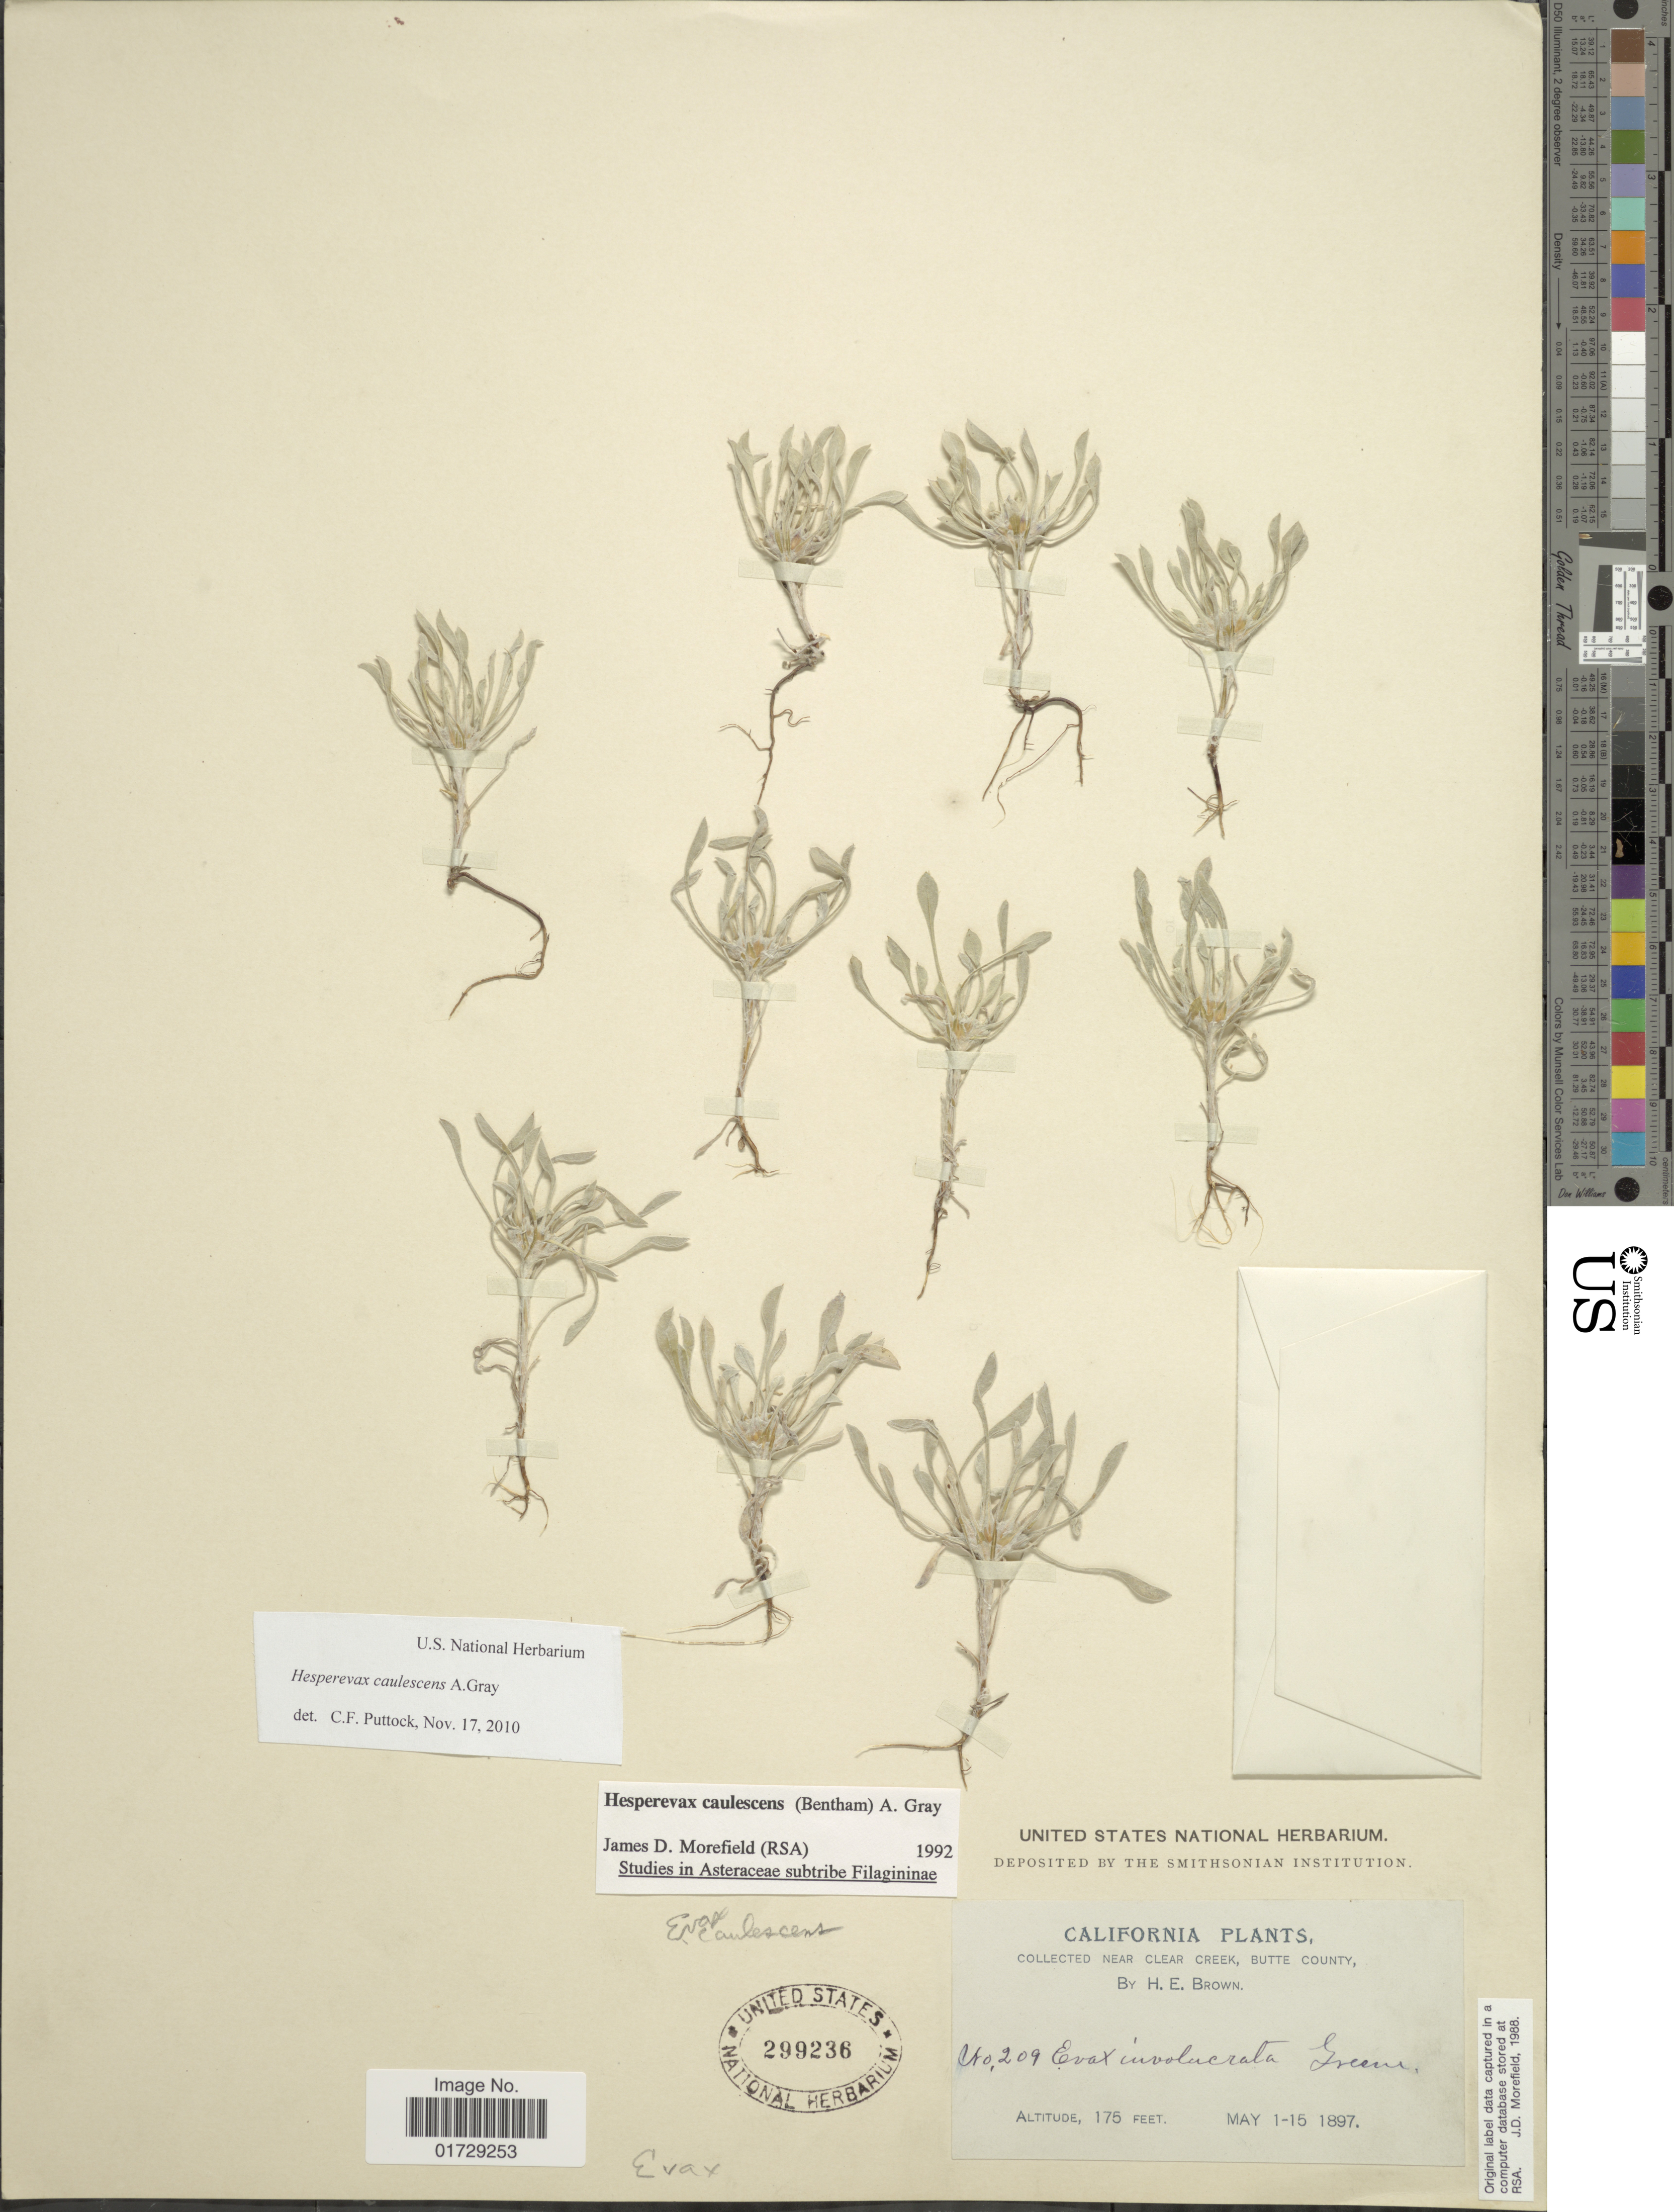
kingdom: Plantae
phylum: Tracheophyta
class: Magnoliopsida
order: Asterales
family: Asteraceae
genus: Hesperevax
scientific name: Hesperevax caulescens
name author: (Benth.) A. Gray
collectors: H. E. Brown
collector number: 209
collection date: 1897-05-01/1897-05-15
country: United States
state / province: California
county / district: Butte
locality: Near Clear Creek, Butte County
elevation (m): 53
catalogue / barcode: US 299236